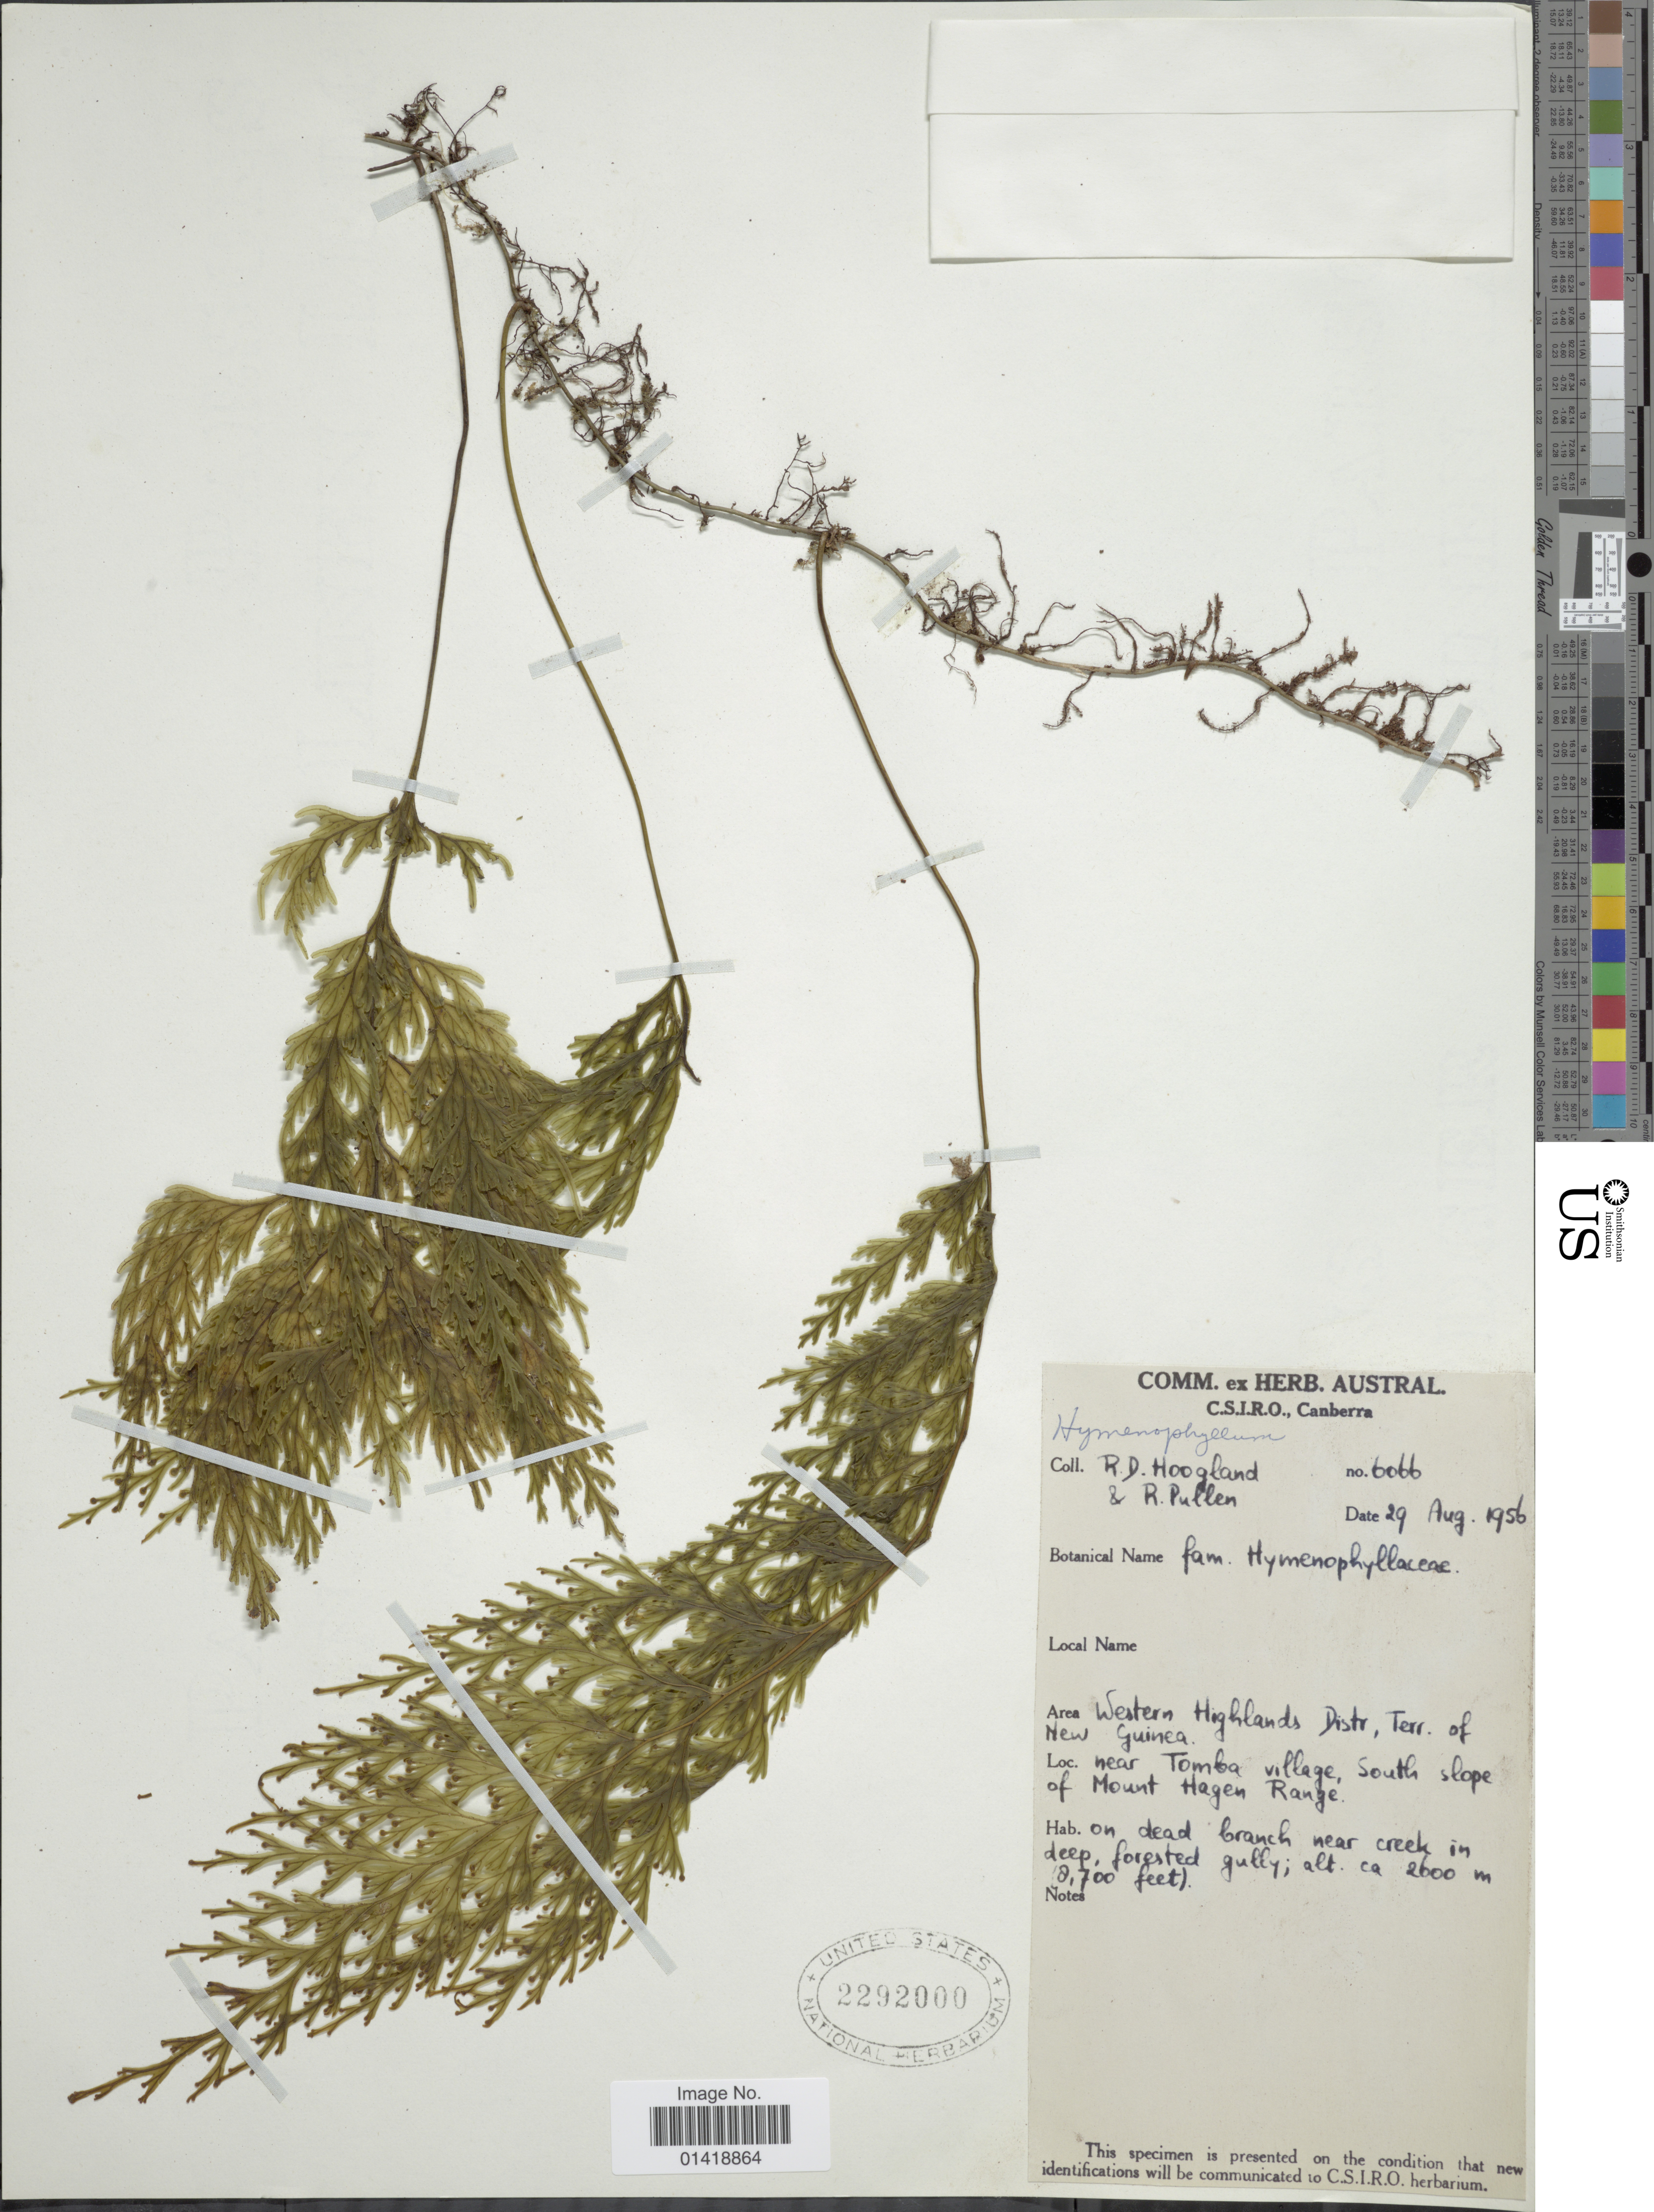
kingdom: Plantae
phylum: Tracheophyta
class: Polypodiopsida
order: Hymenophyllales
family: Hymenophyllaceae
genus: Hymenophyllum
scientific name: Hymenophyllum sp.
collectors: R. D. Hoogland & R. Pullen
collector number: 6066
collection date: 1956-08-29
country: Papua New Guinea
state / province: Western Highlands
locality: Western Highlands Distr. , Terr. of New Guinea. Near Tomba village, South slope of Mount Hagen Range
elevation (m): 2600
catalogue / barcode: US 2292000